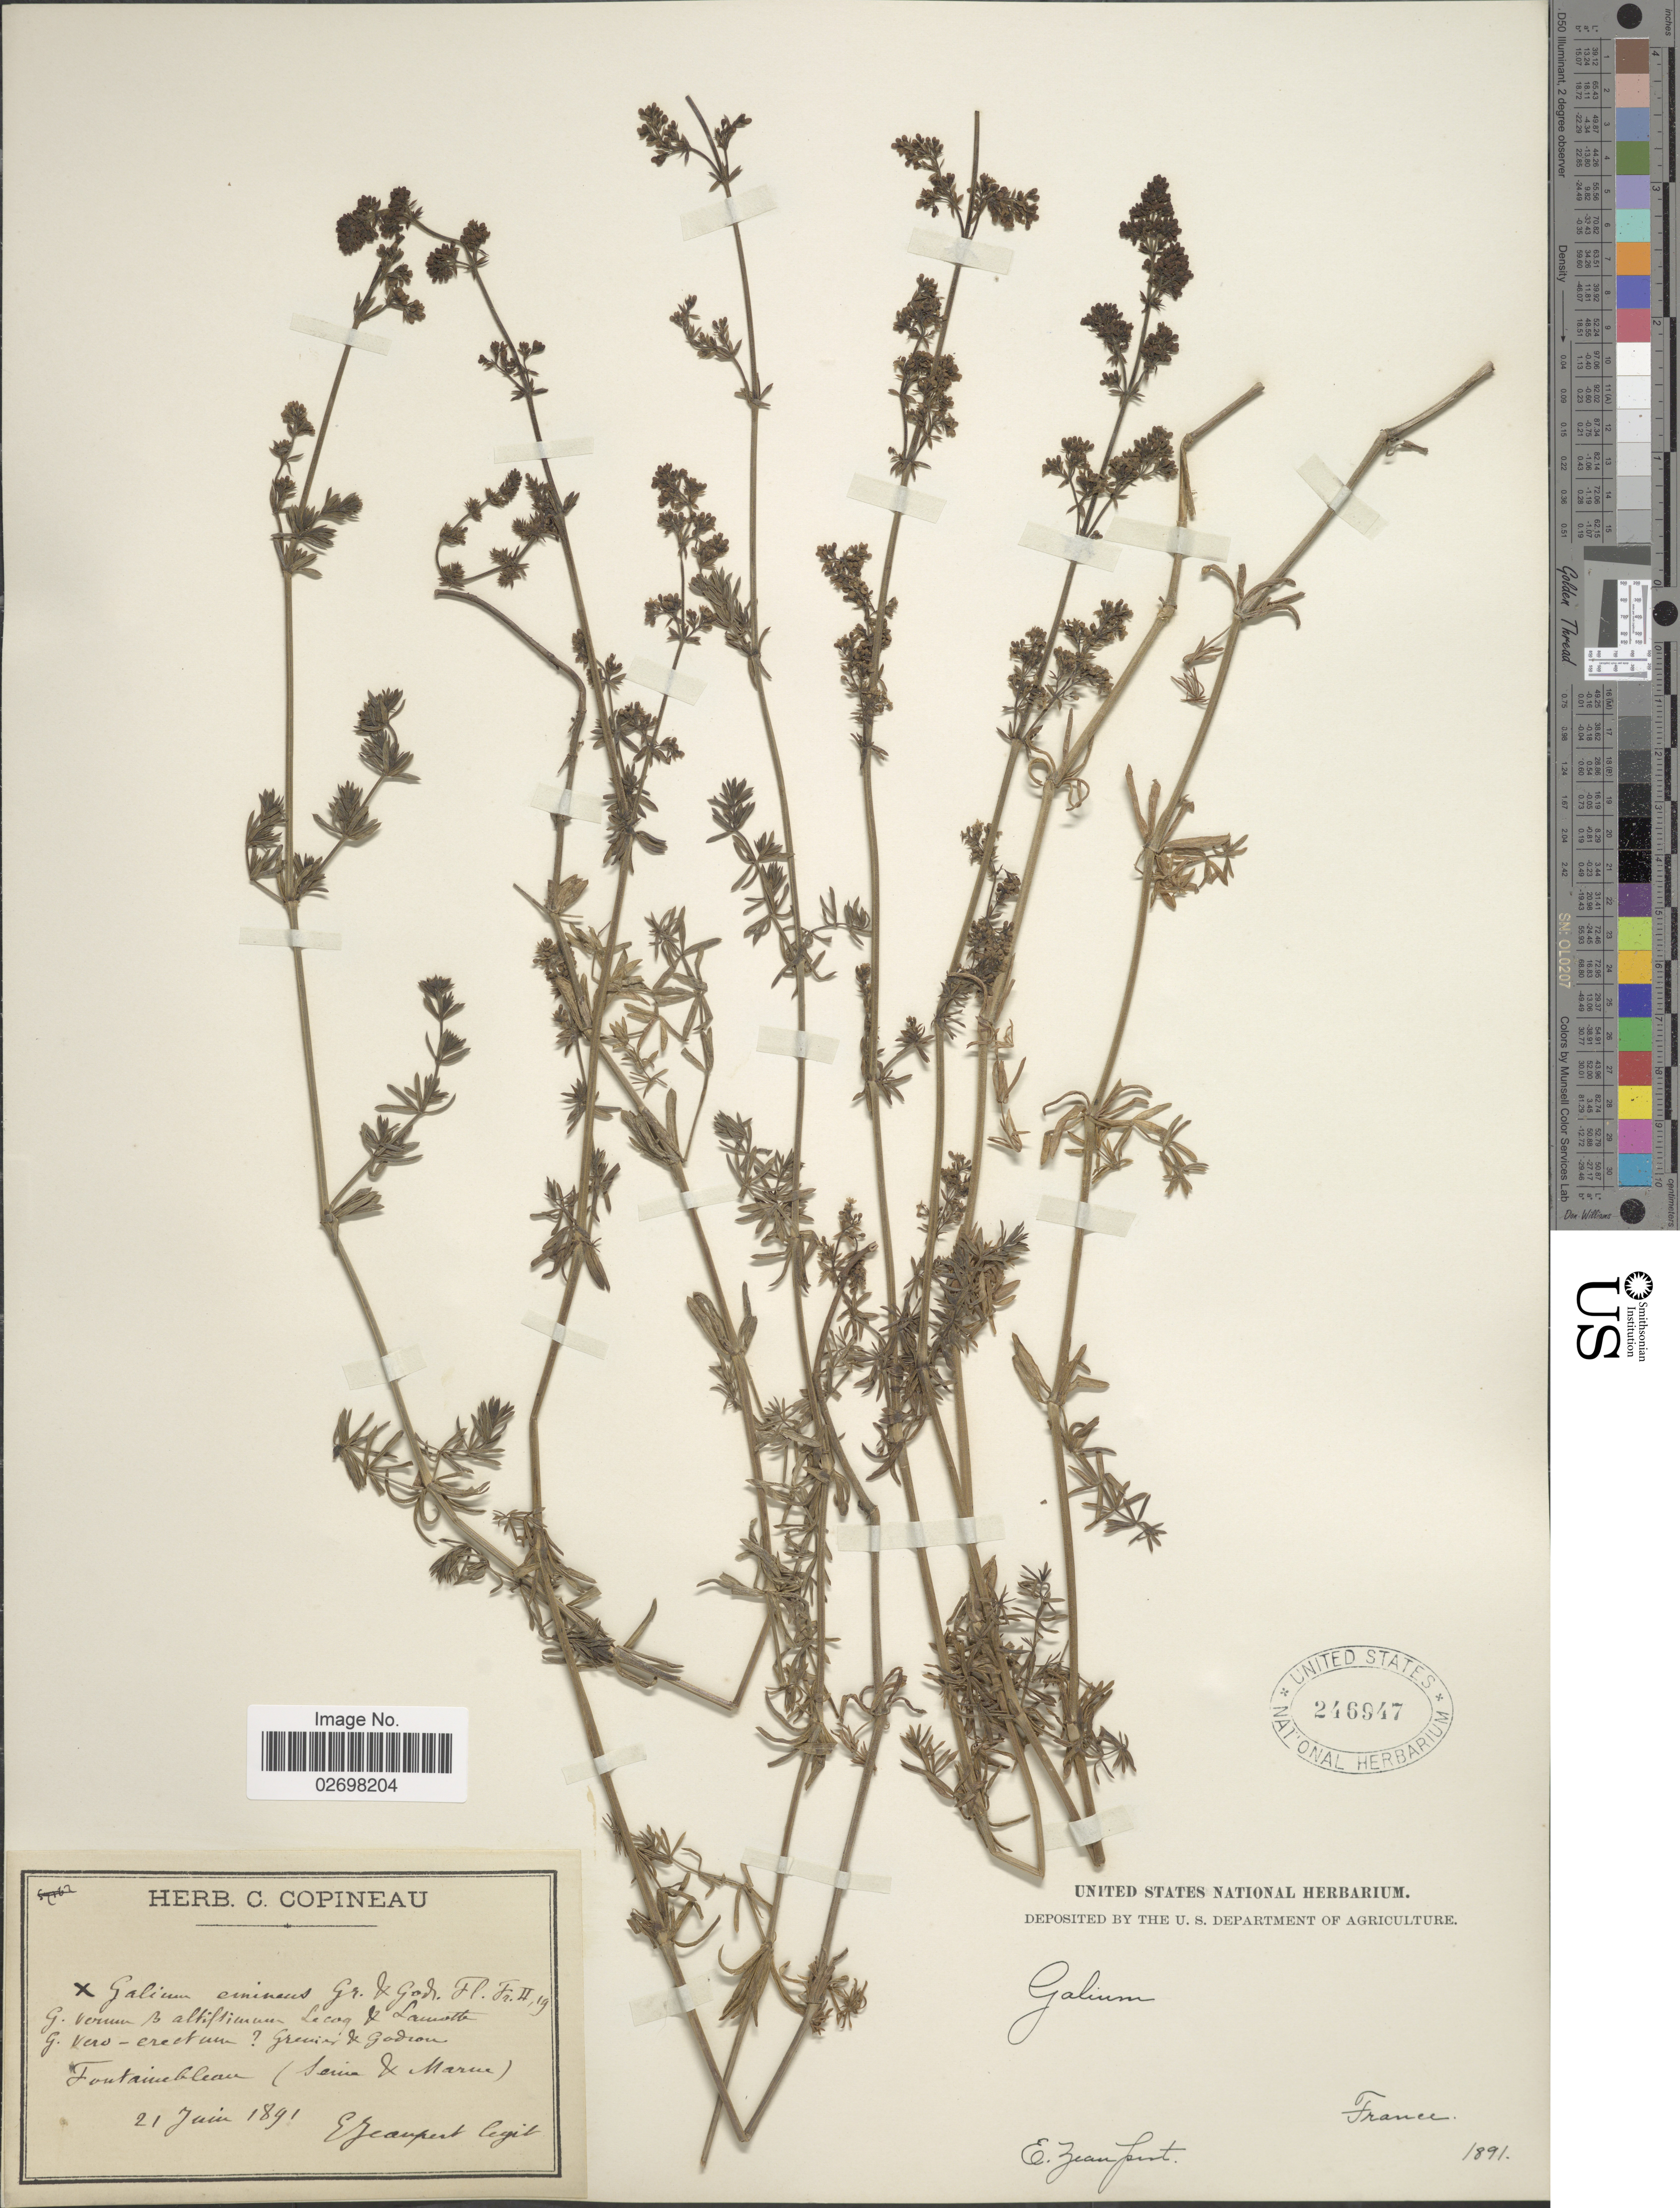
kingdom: Plantae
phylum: Tracheophyta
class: Magnoliopsida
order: Gentianales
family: Rubiaceae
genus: Galium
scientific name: Galium sp.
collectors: E. Jeanpert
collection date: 1891-06-21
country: France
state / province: Île-de-France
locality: Fountainbleau (Senne & Marne)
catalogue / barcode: US 246947